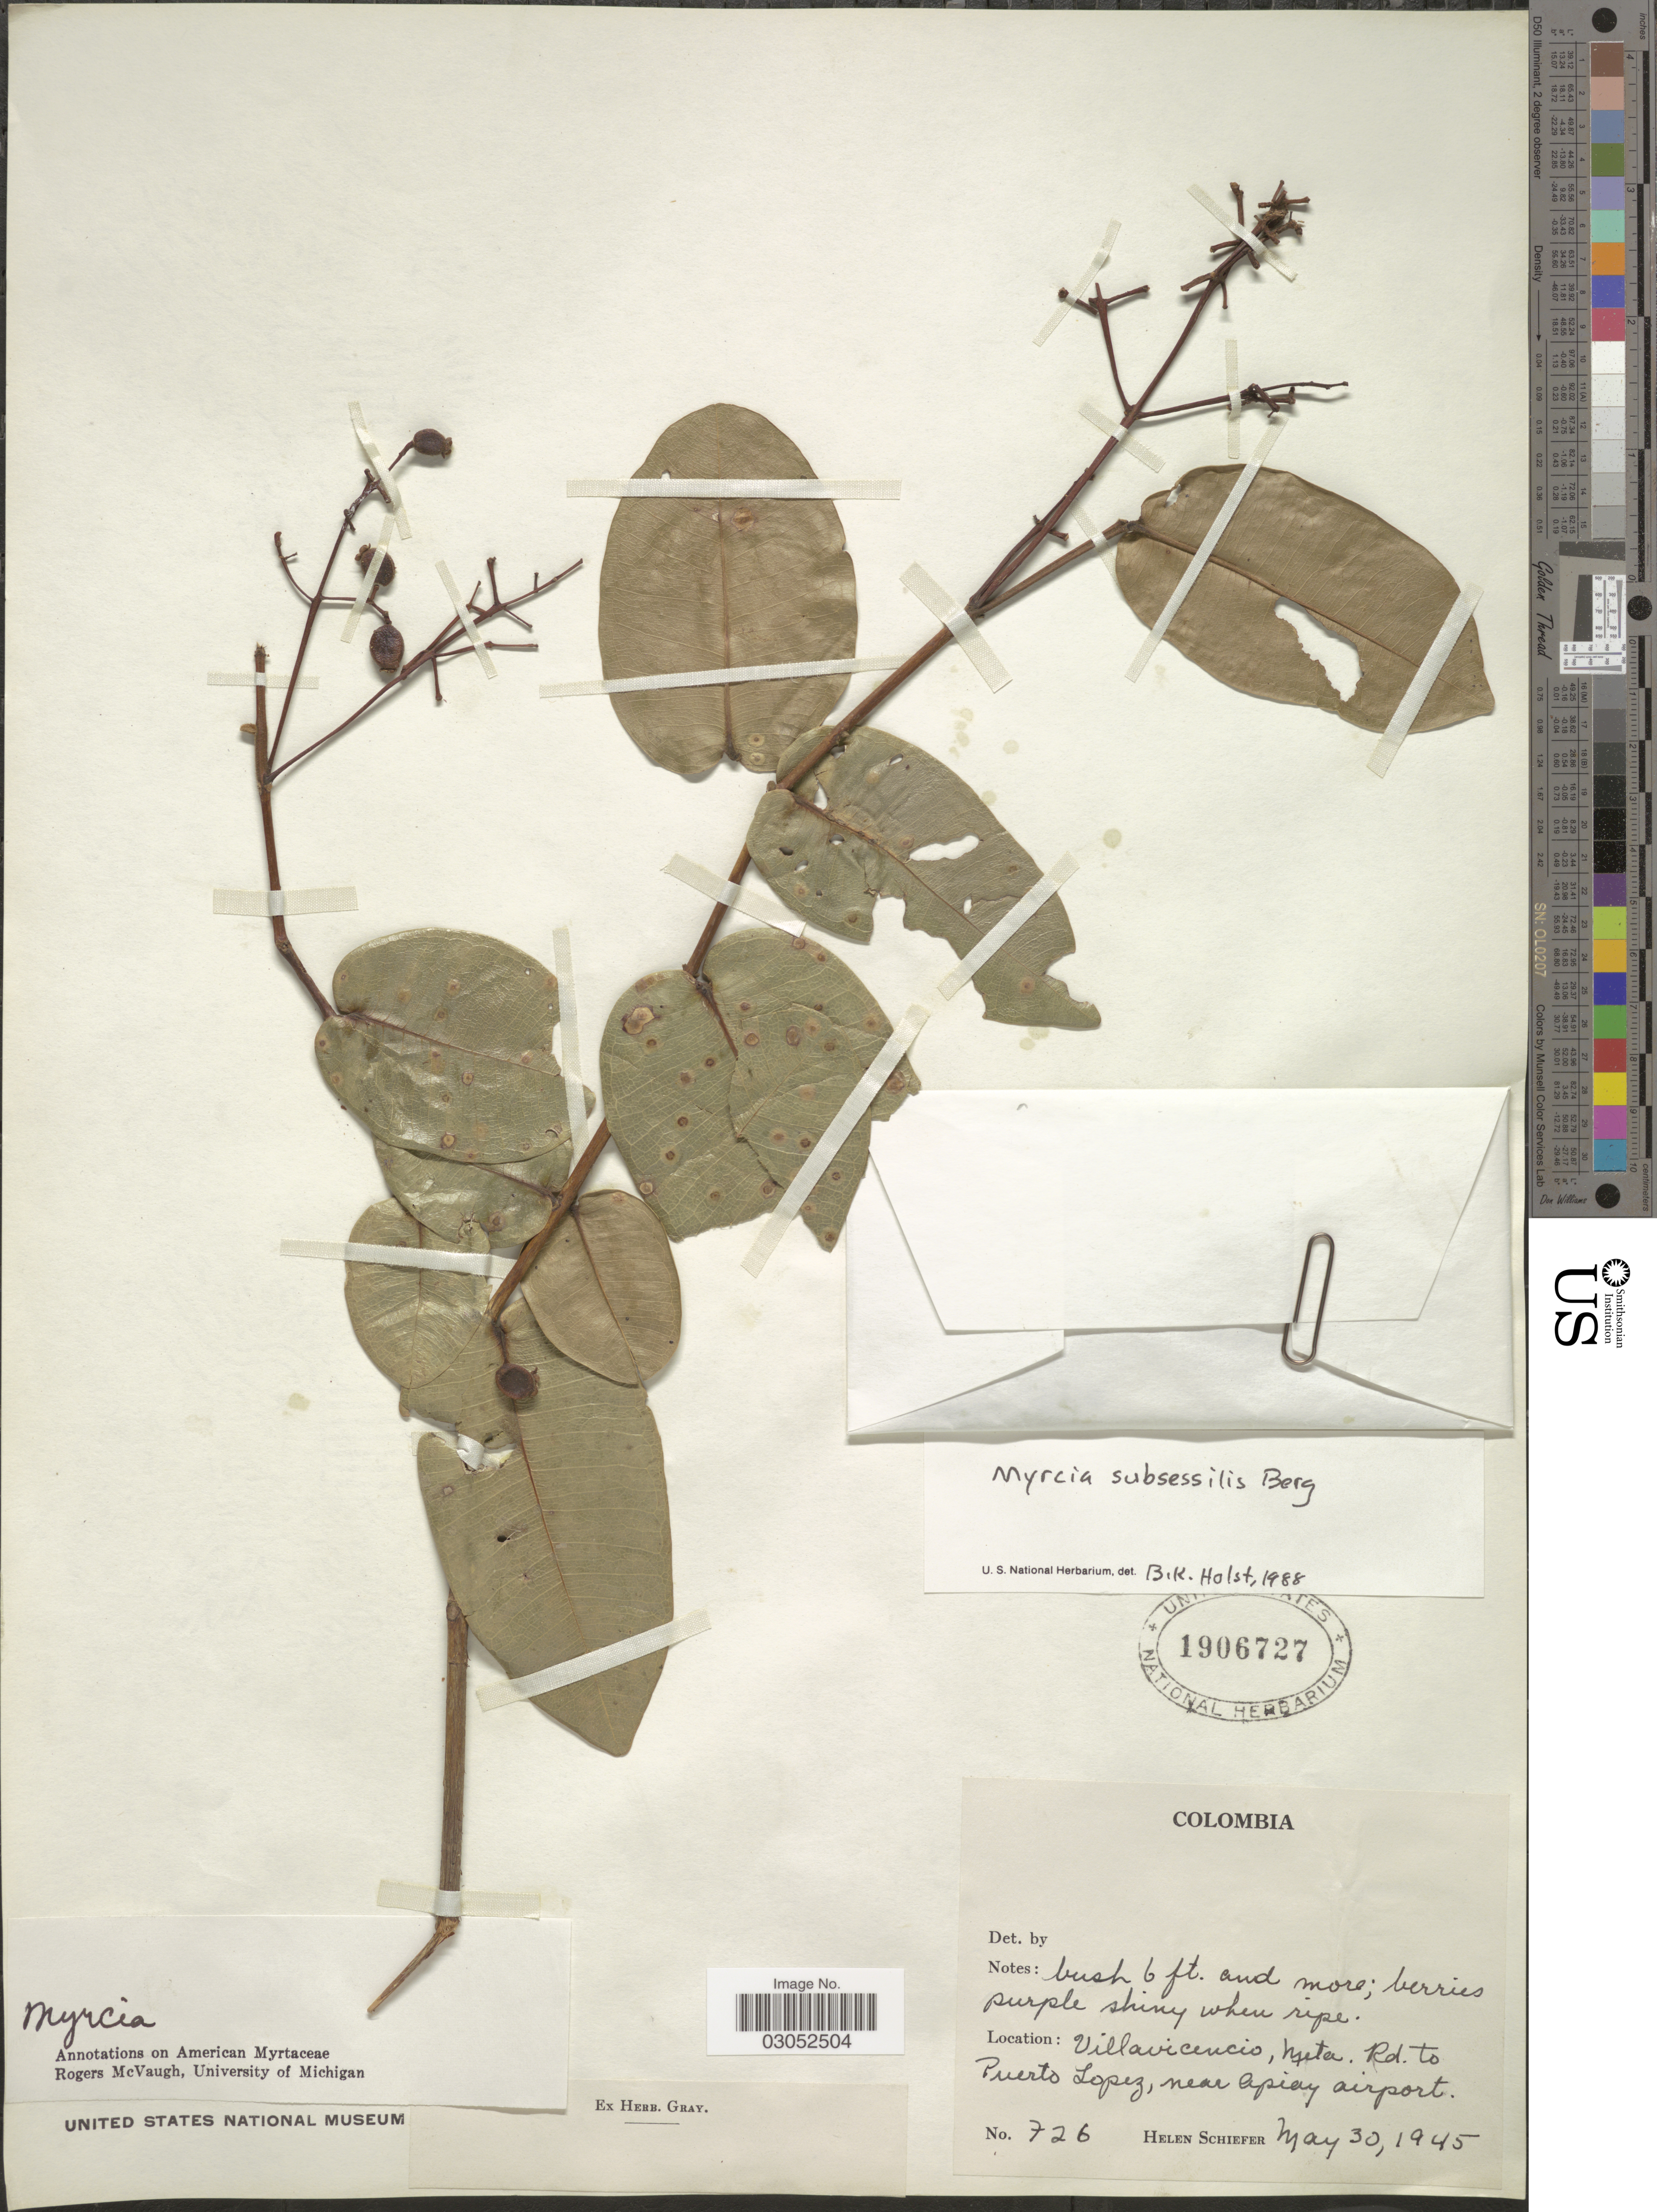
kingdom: Plantae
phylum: Tracheophyta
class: Magnoliopsida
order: Myrtales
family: Myrtaceae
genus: Myrcia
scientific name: Myrcia subsessilis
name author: O. Berg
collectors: H. Schiefer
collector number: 726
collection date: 1945-05-30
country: Colombia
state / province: Meta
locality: Villavicencio, Meta. Rd. to Puerto Lopez, near Apiay airport.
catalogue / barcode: US 1906727